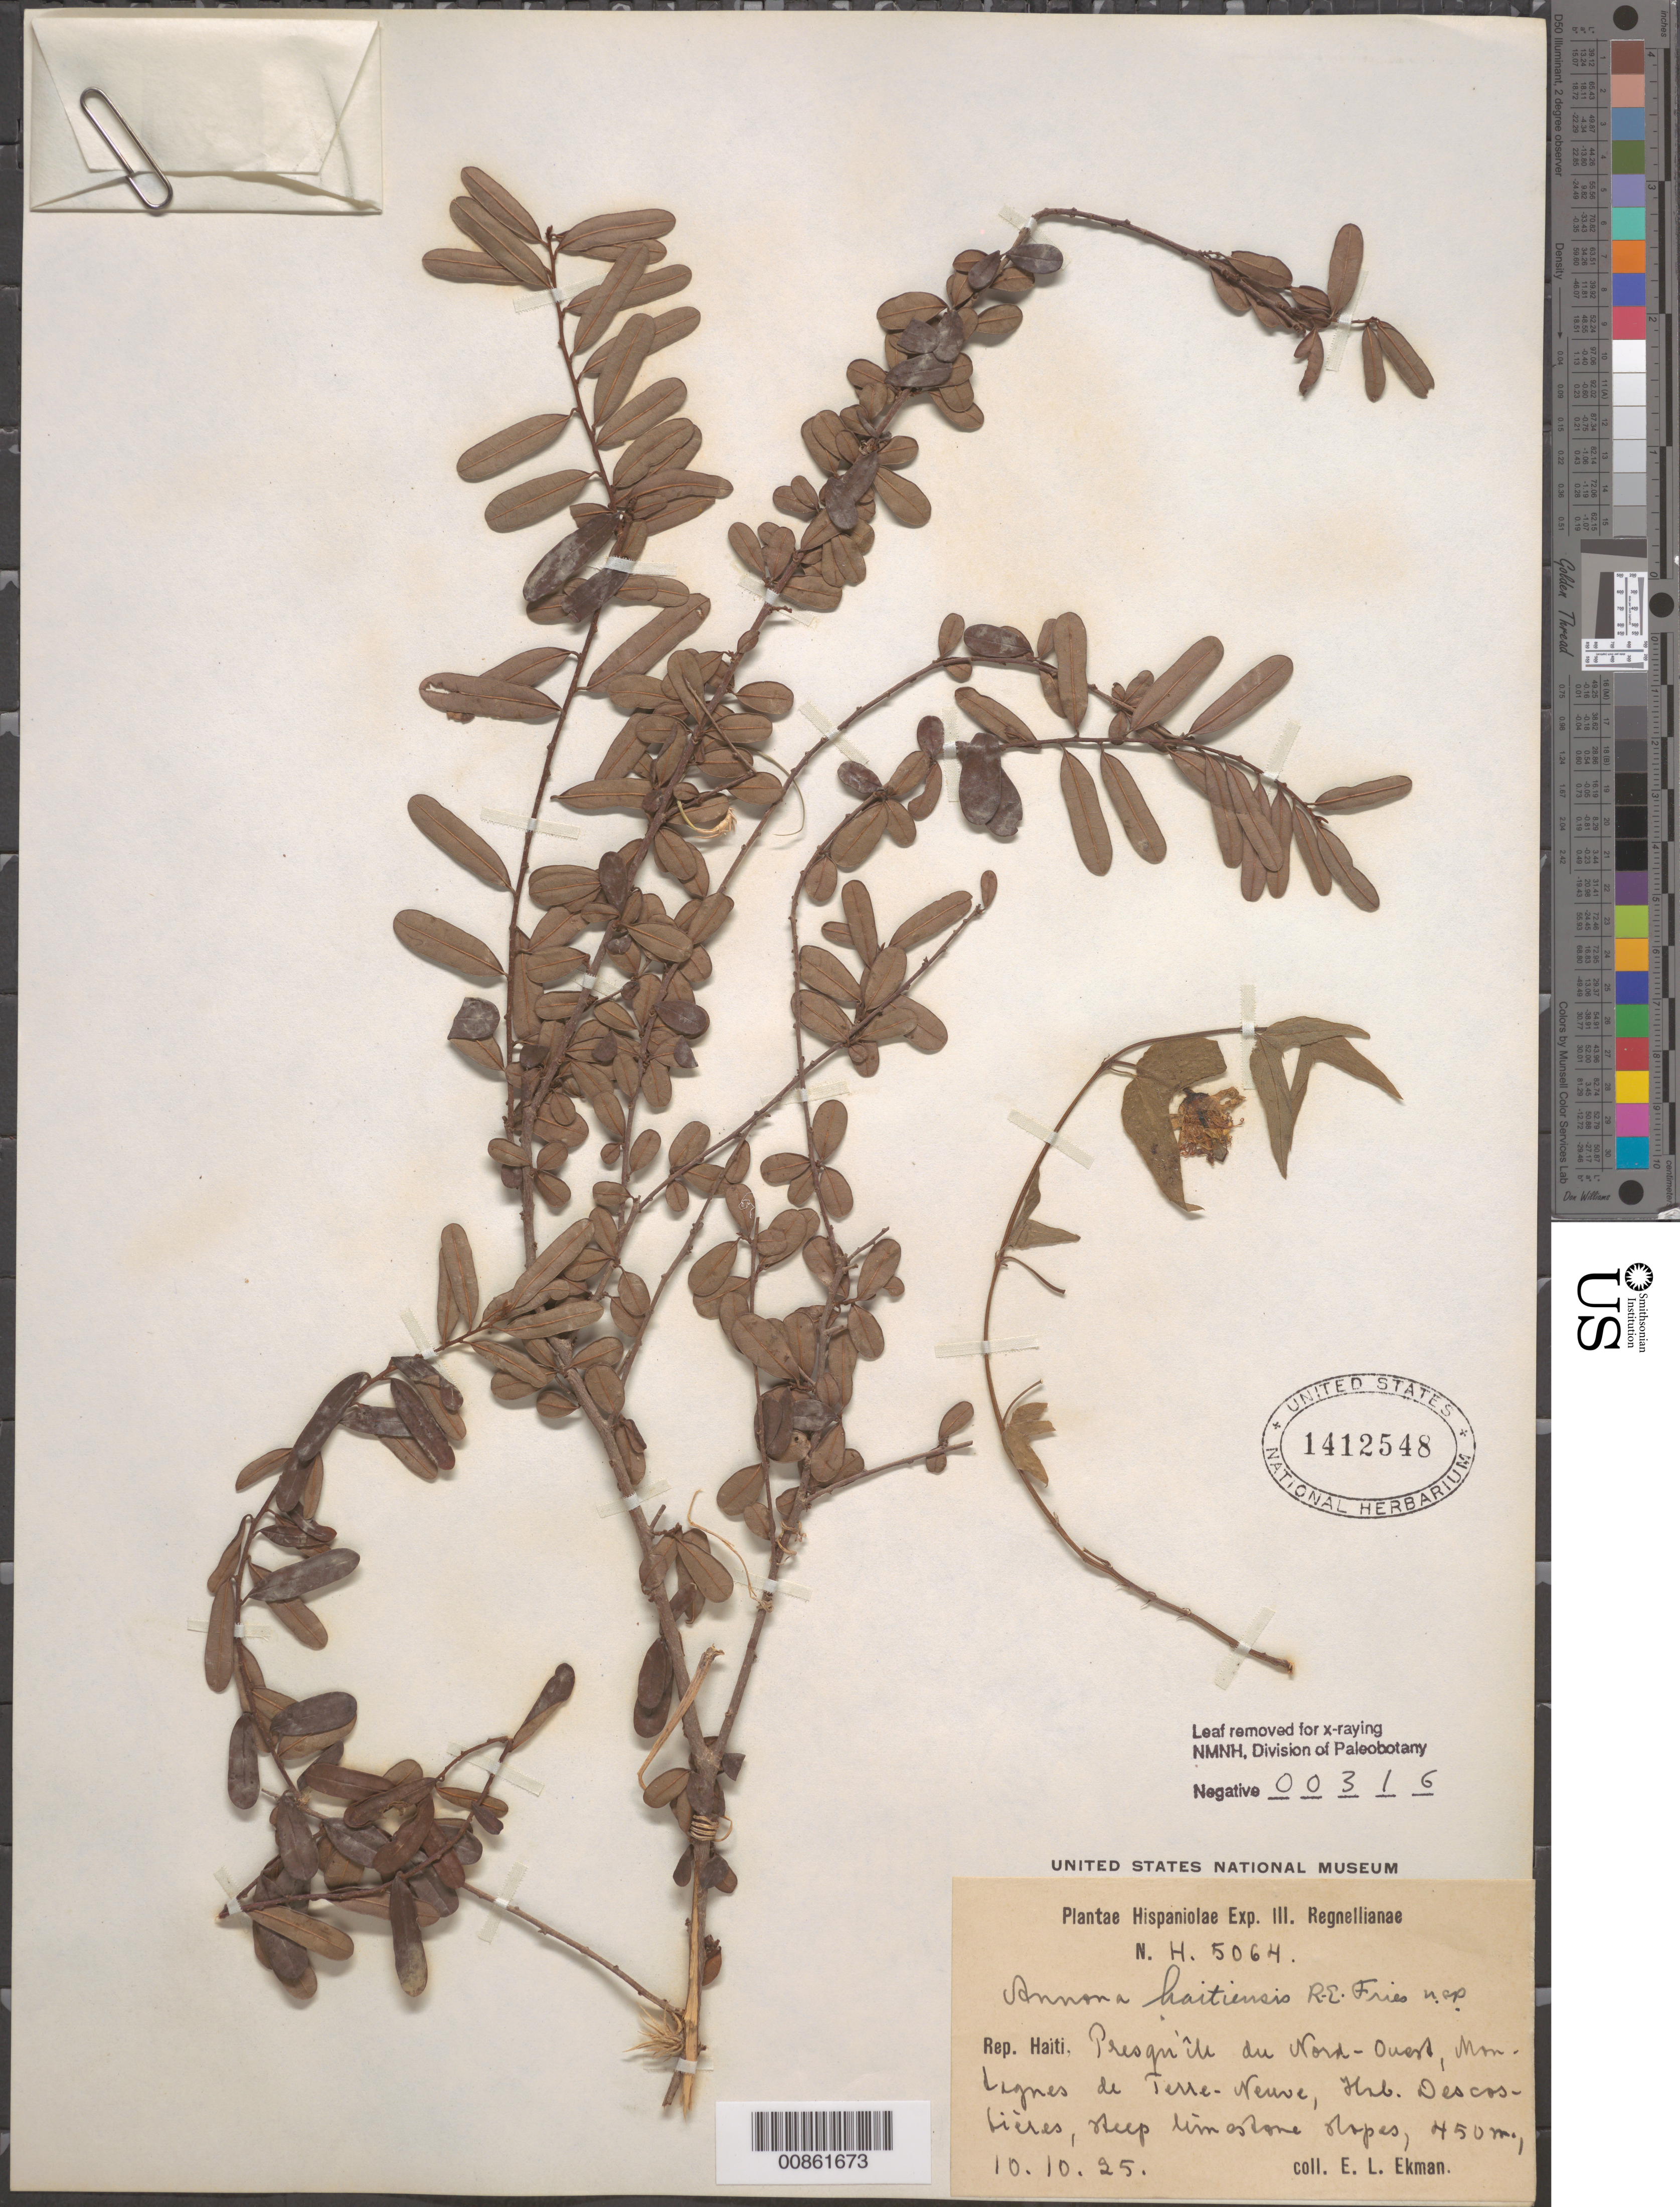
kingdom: Plantae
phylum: Tracheophyta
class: Magnoliopsida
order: Magnoliales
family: Annonaceae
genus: Annona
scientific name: Annona haitiensis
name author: R.E. Fr.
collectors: E. L. Ekman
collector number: H 5064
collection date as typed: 10 Oct 1925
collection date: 1925-10-10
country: Haiti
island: Hispaniola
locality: Presqu'île du Nord-Ouest, Montagnes de Terre-Neuve, Hab. Descostières.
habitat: Steep limestone slopes.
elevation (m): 450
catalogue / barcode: US 1412548